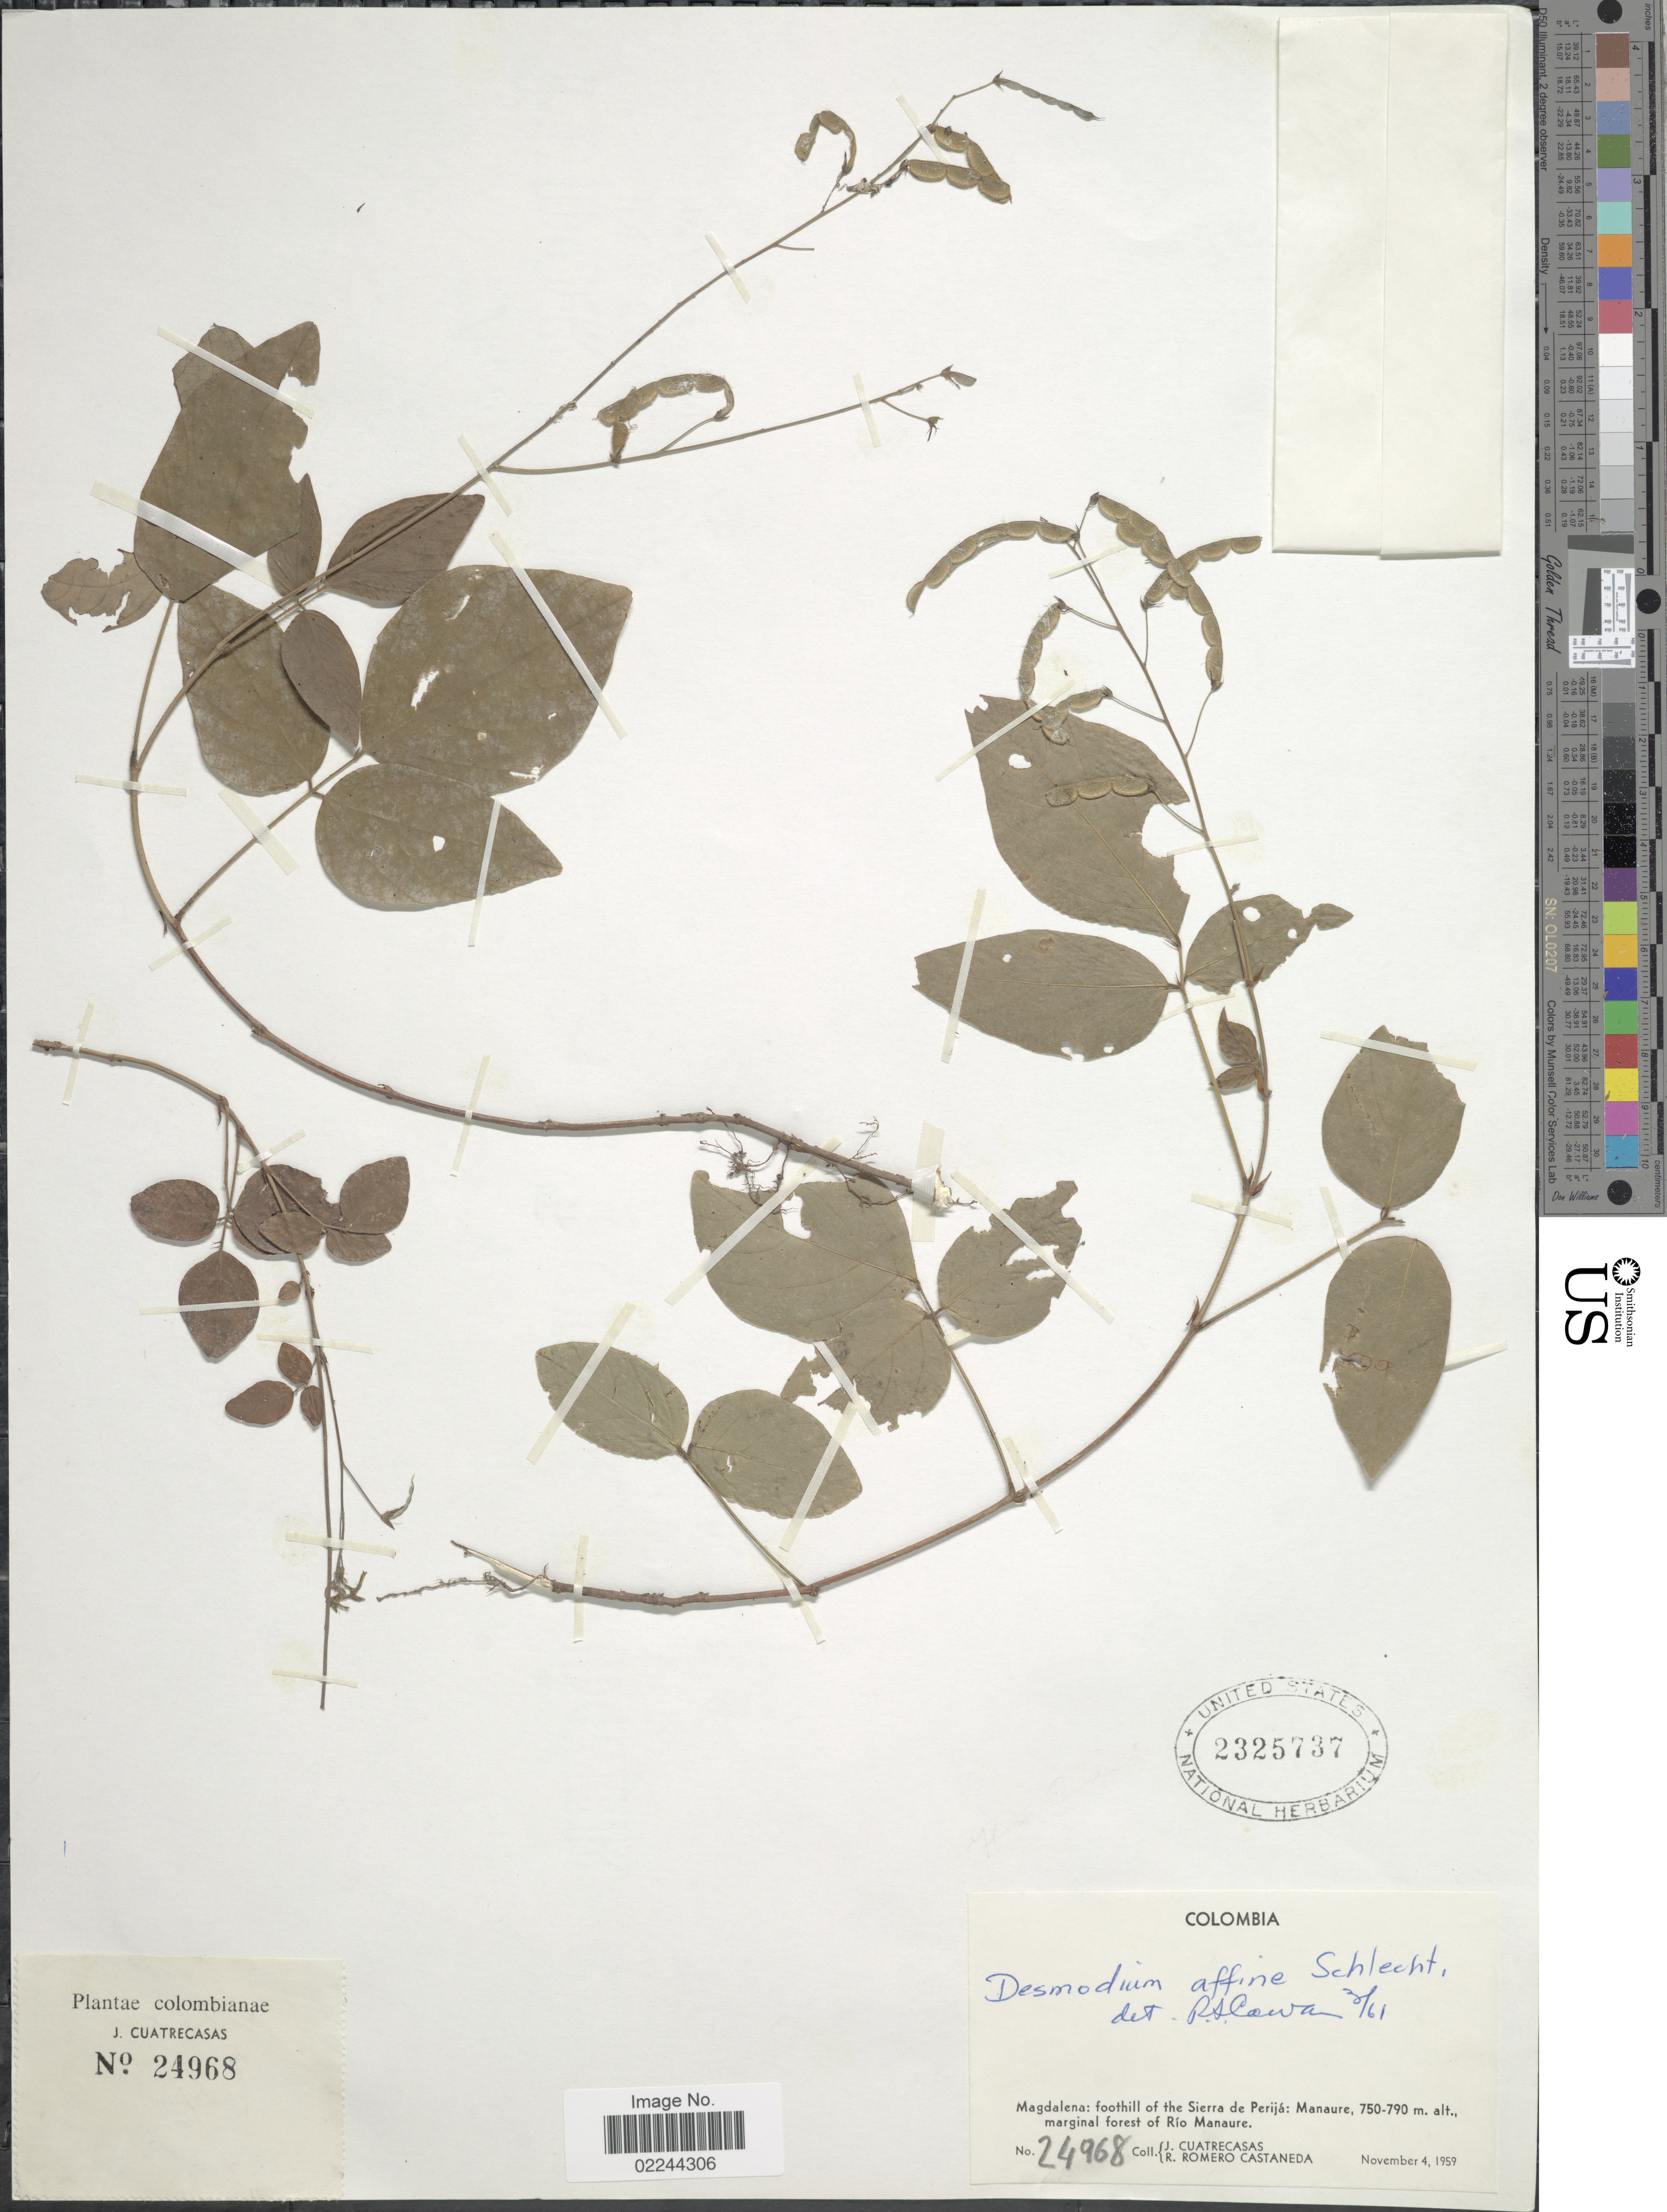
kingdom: Plantae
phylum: Tracheophyta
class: Magnoliopsida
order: Fabales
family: Fabaceae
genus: Desmodium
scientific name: Desmodium affine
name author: Schltdl.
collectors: J. Cuatrecasas & R. Romero Castañeda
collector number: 24968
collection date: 1959-11-04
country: Colombia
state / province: Magdalena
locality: Magdalena: foothill of the Sierra de Perija: Manaure, marginal forest of Rio Manaure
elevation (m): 750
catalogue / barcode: US 2325737